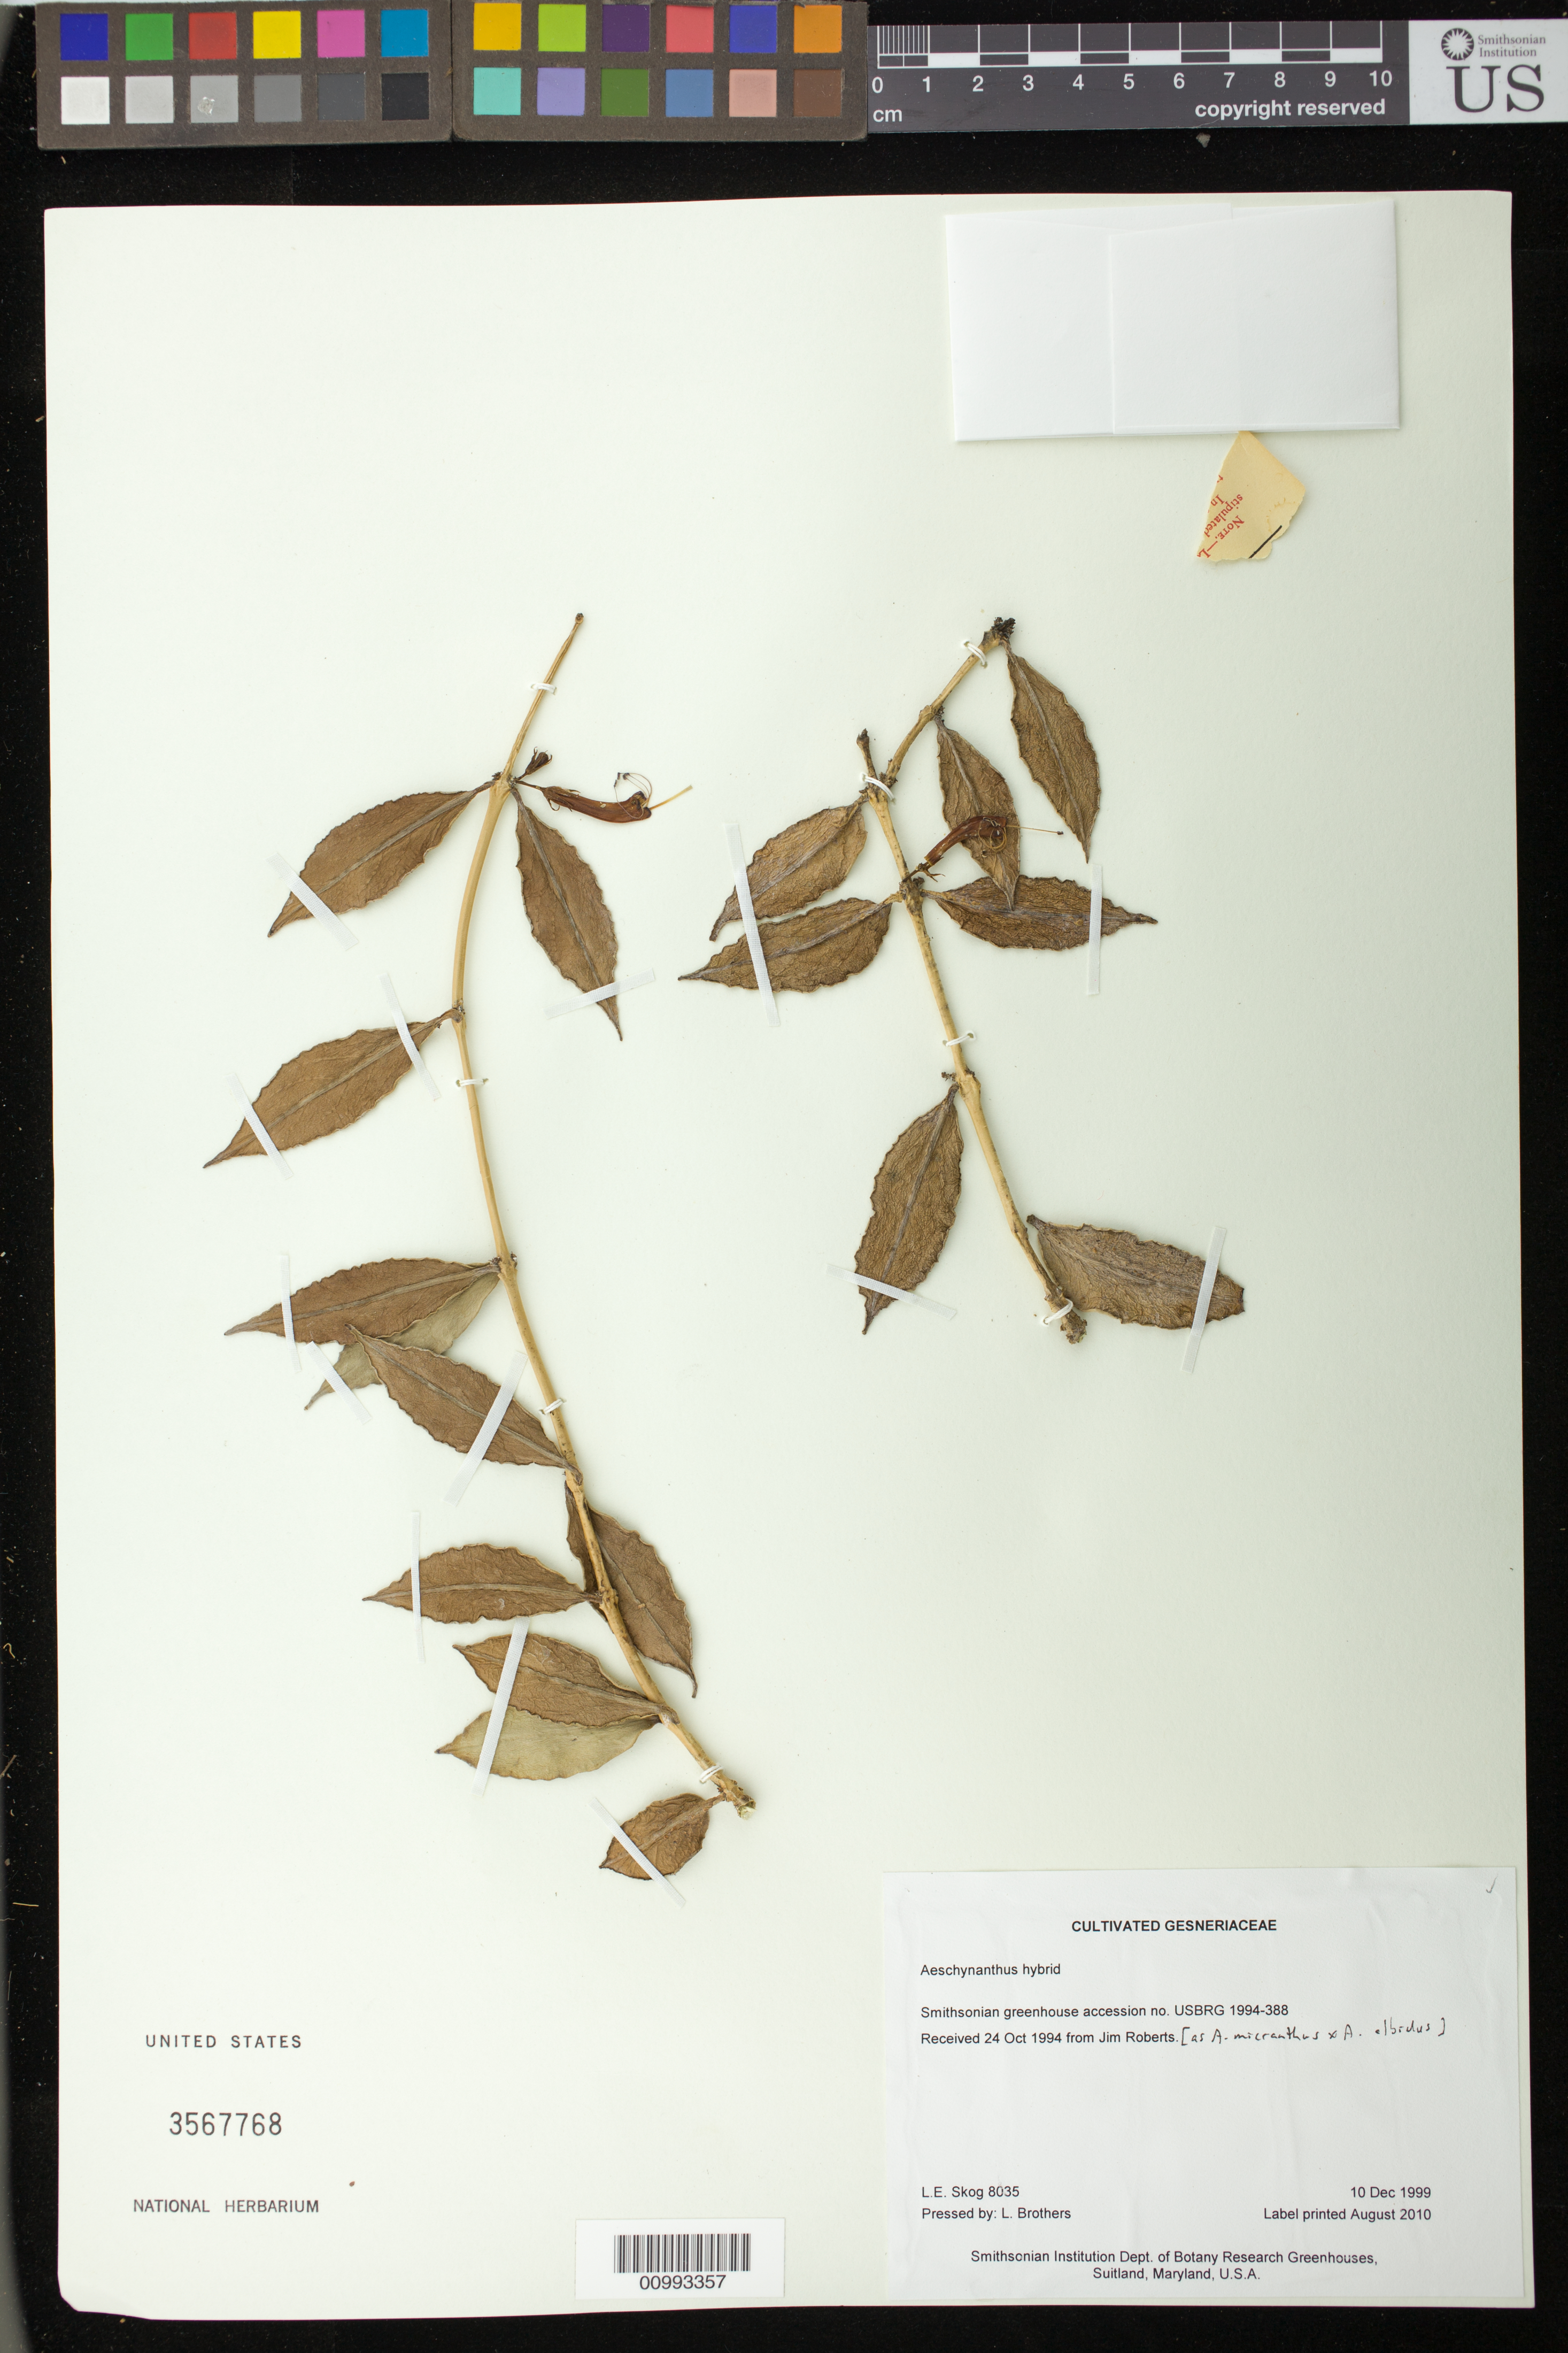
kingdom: Plantae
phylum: Tracheophyta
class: Magnoliopsida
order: Lamiales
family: Gesneriaceae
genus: Aeschynanthus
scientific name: Aeschynanthus hybrid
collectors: L. E. Skog & L. Brothers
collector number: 8035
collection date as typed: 10 Dec 1999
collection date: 1999-12-10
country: United States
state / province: Maryland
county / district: Prince George's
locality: Smithsonian Institution Dept. of Botany Research Greenhouses, Suitland, Maryland, U.S.A.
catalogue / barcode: US 3567768